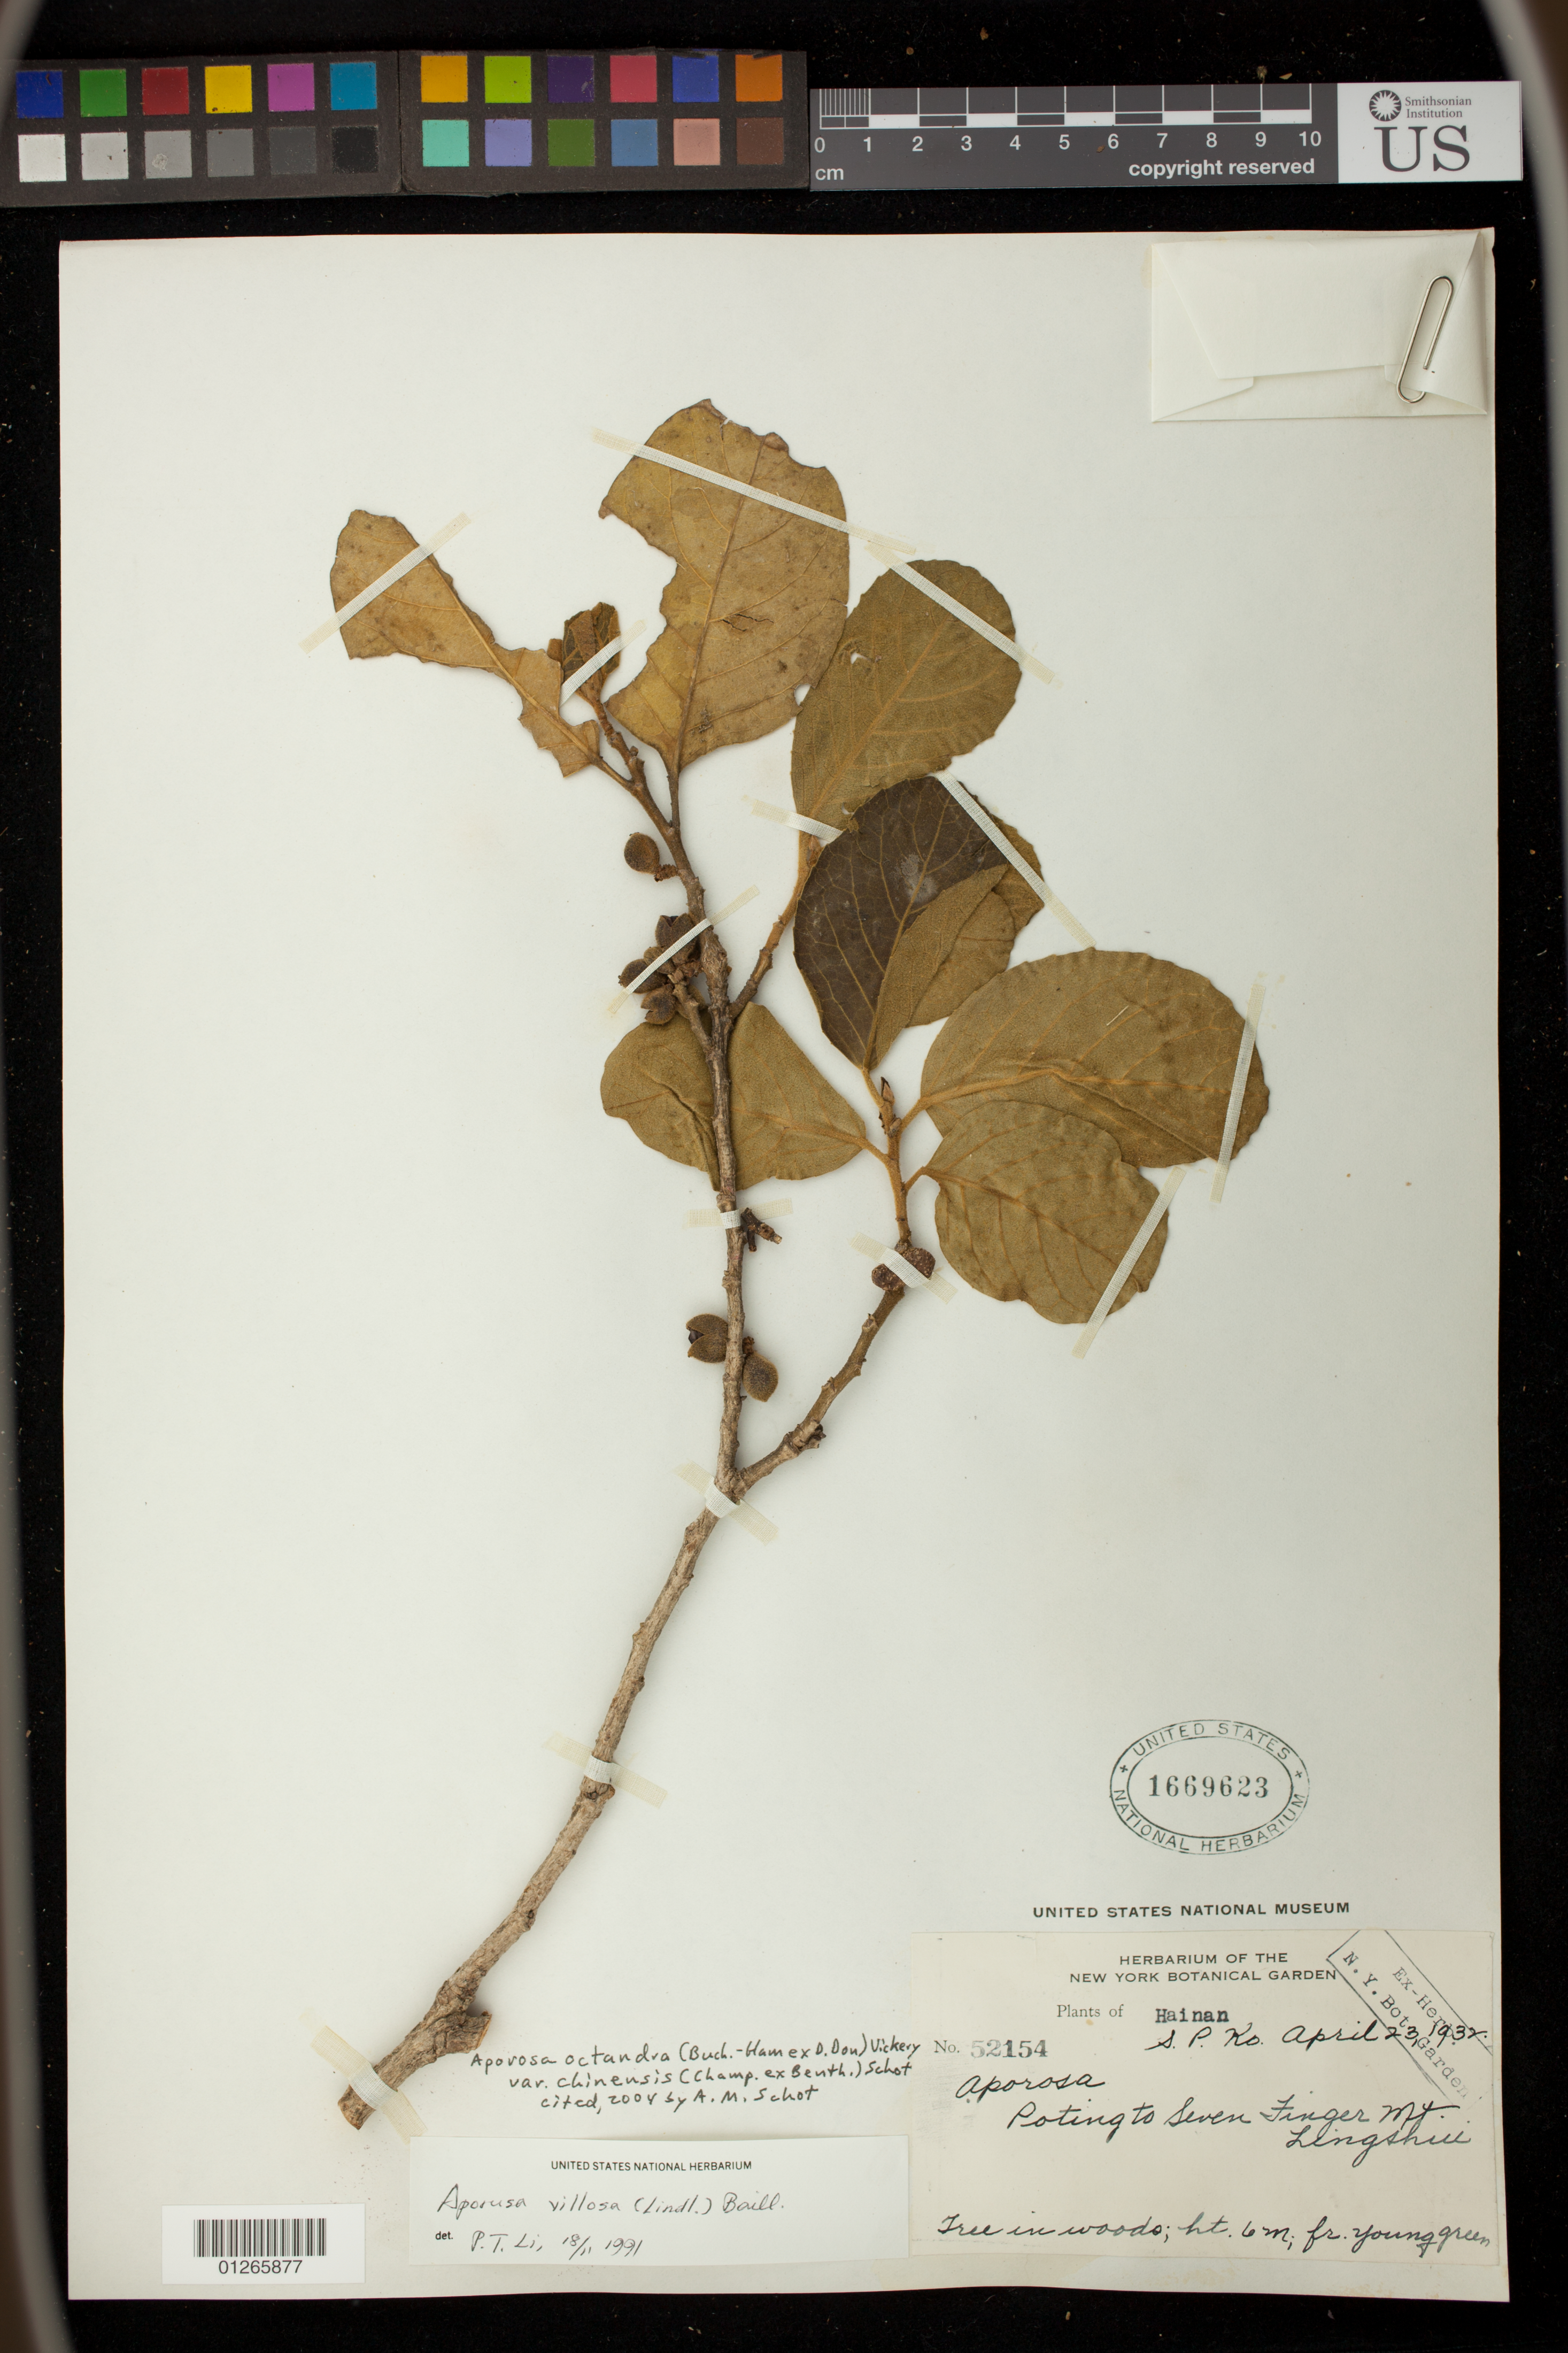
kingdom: Plantae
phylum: Tracheophyta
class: Magnoliopsida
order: Malpighiales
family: Phyllanthaceae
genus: Aporosa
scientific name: Aporosa octandra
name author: (Buch.-Ham. & D. Don) Vickery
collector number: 52154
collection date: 1932-04-23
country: China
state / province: Hainan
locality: Poting to Seven Finger Mt.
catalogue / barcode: US 1669623